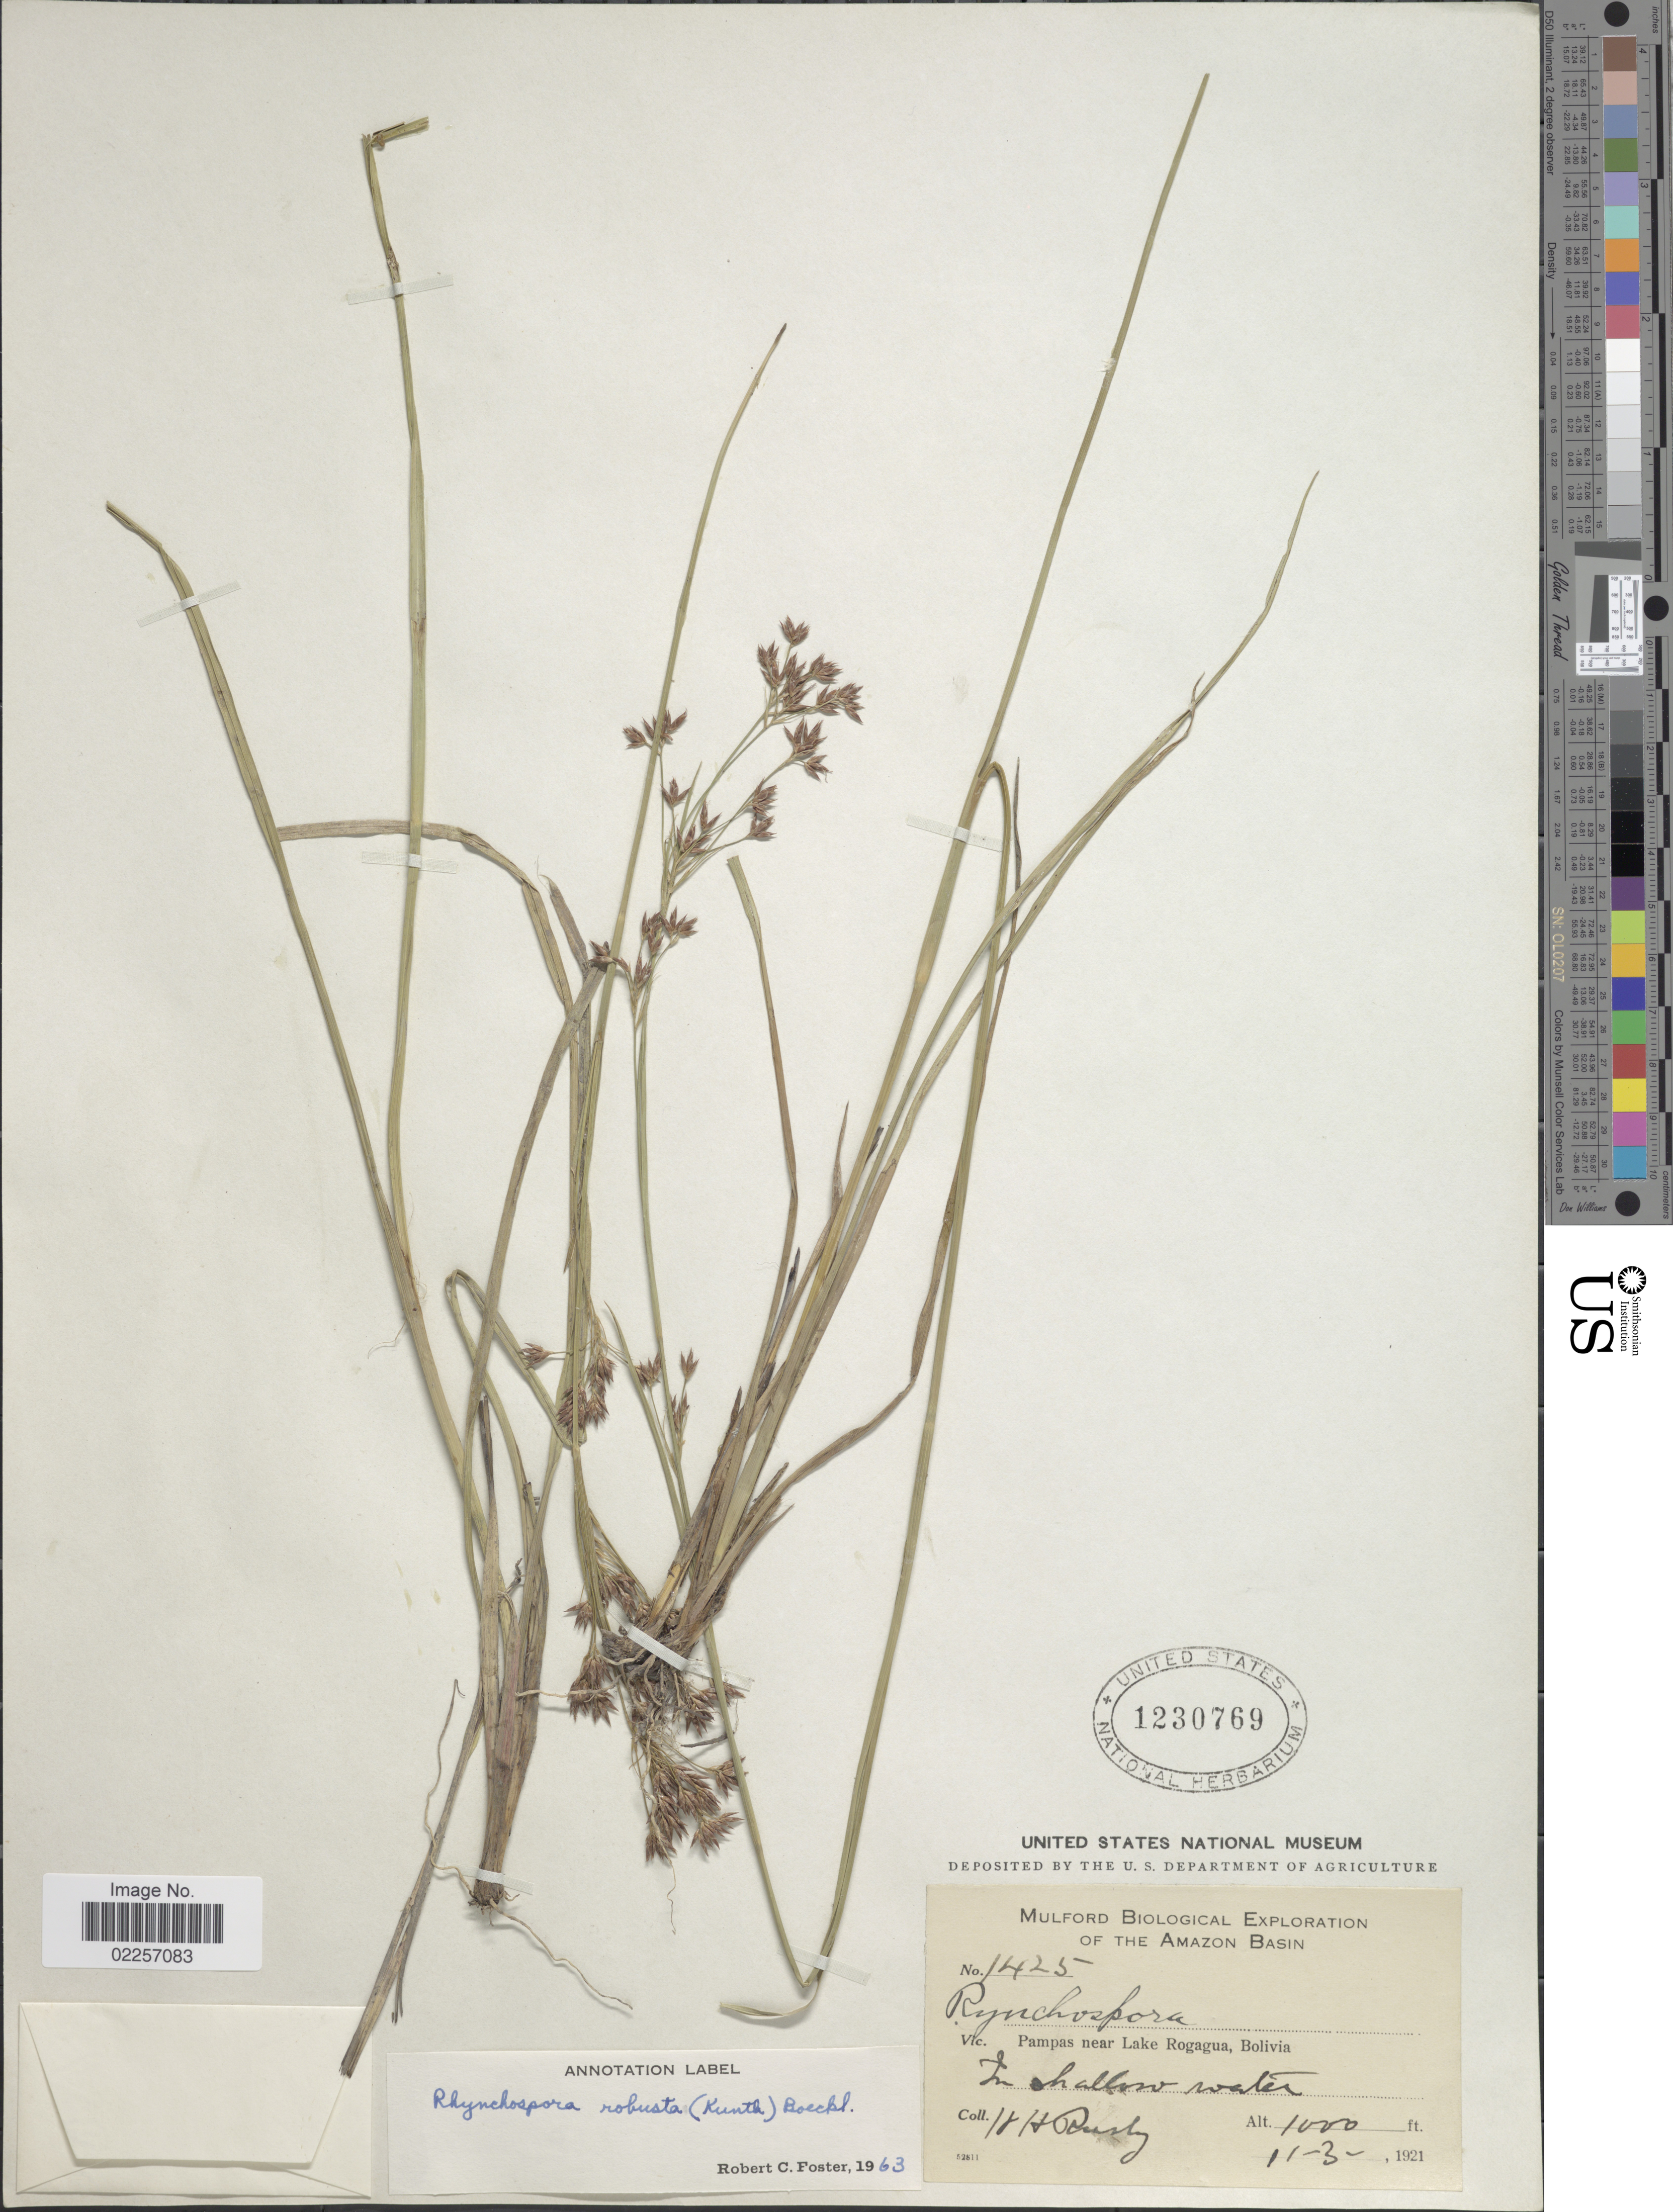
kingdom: Plantae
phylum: Tracheophyta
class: Liliopsida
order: Poales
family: Cyperaceae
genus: Rhynchospora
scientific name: Rhynchospora robusta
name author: (Kunth) Boeckeler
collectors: H. H. Rusby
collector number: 1425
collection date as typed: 11-3-1921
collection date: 1921-11-03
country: Bolivia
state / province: Beni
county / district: José Ballivián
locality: Pampas near Lake Rogagua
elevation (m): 305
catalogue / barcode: US 1230769